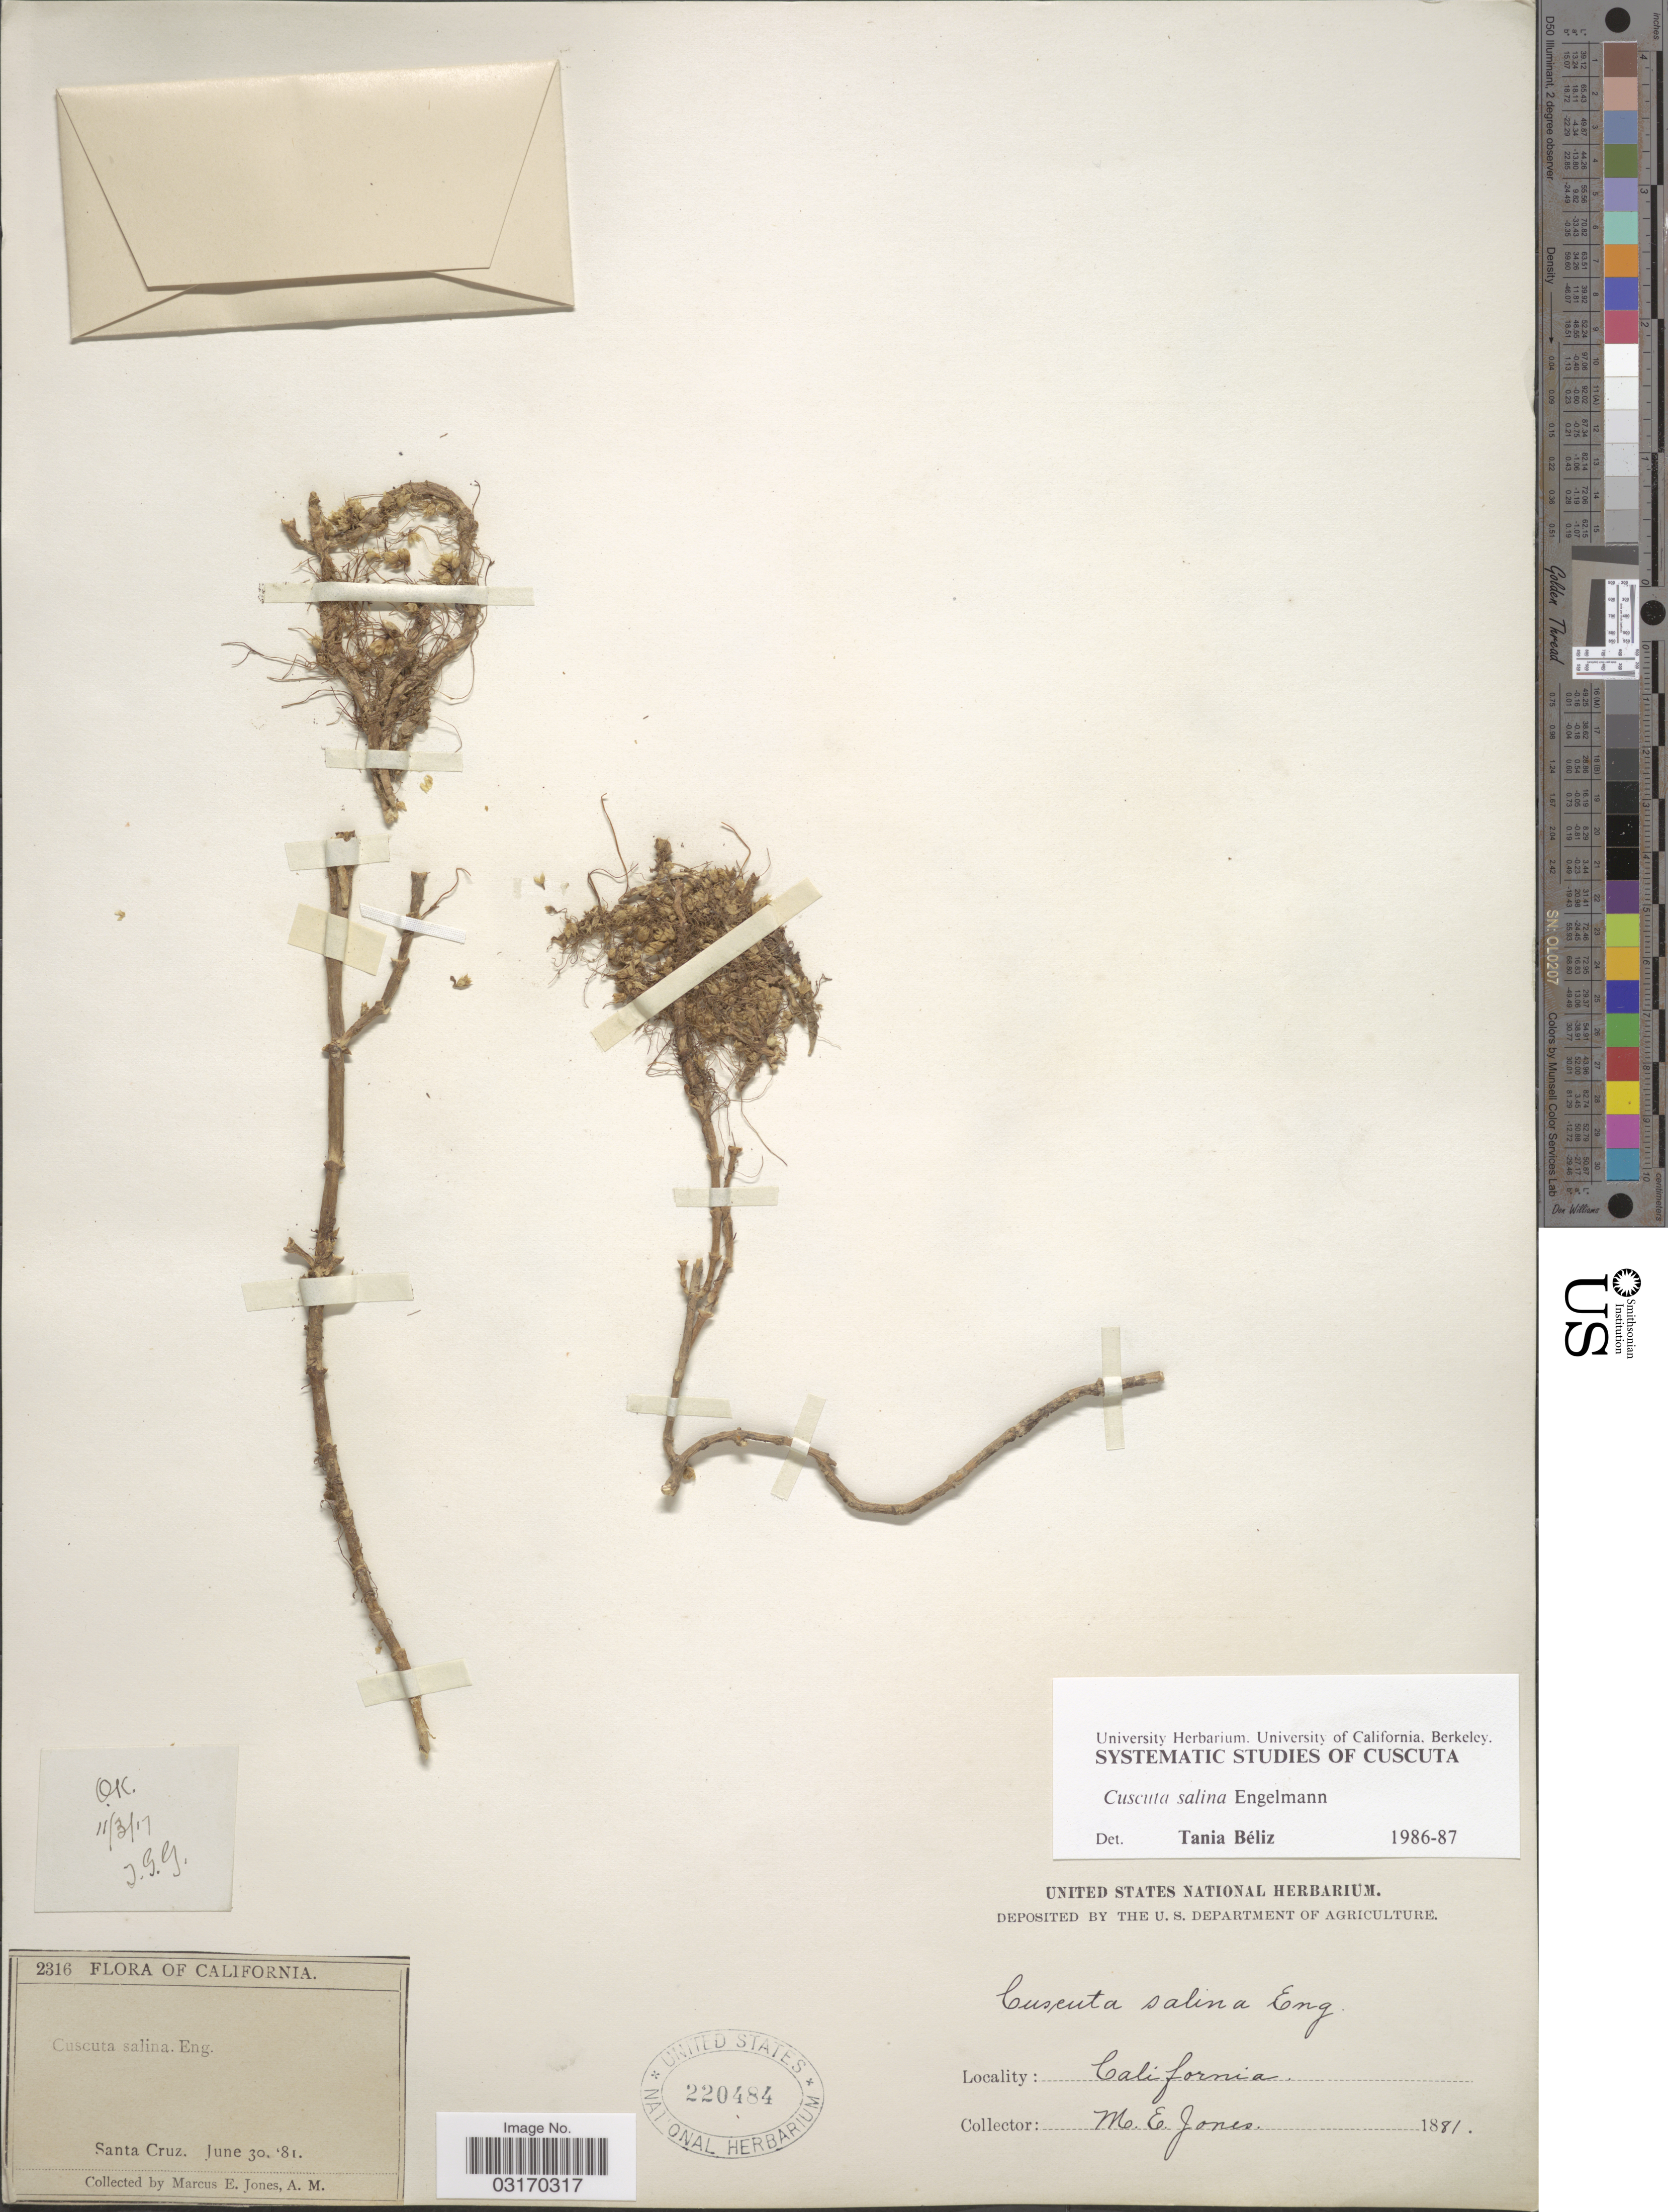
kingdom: Plantae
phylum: Tracheophyta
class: Magnoliopsida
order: Solanales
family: Convolvulaceae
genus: Cuscuta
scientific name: Cuscuta salina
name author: Engelm.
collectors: M. E. Jones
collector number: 2316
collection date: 1881-06-30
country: United States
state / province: California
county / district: Santa Cruz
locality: Santa Cruz.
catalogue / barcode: US 220484